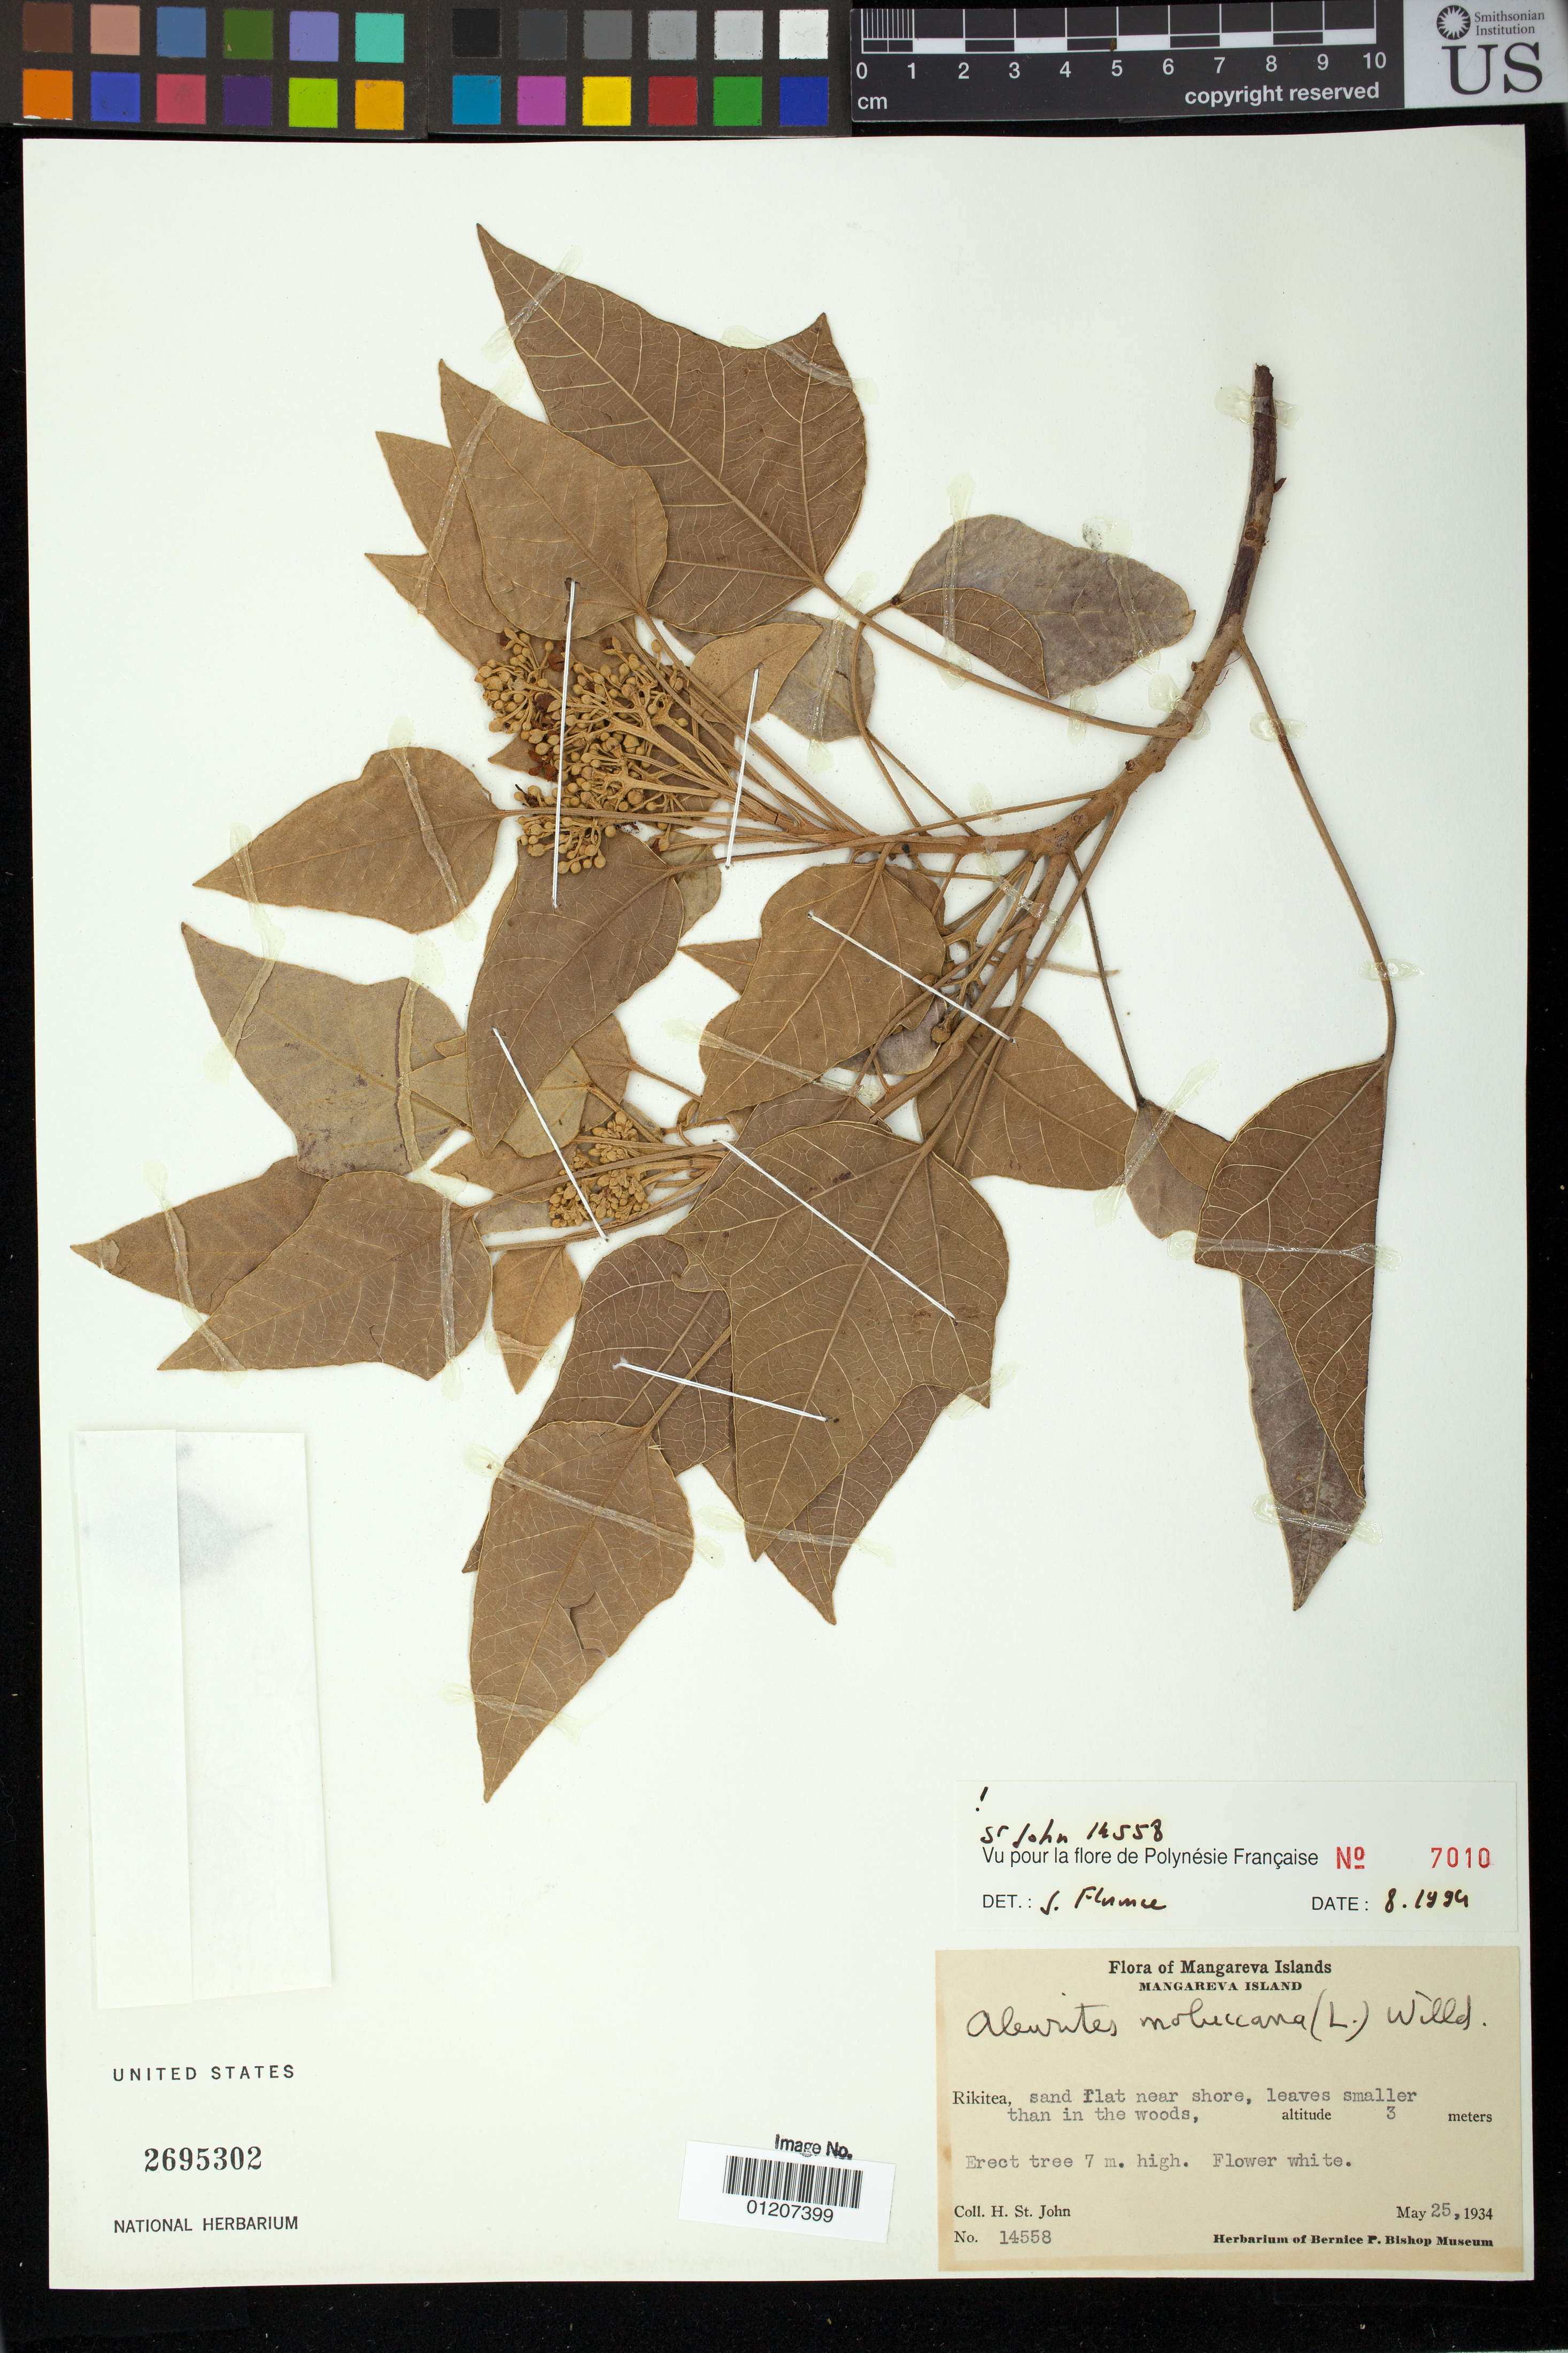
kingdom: Plantae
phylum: Tracheophyta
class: Magnoliopsida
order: Malpighiales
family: Euphorbiaceae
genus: Aleurites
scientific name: Aleurites moluccanus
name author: (L.) Willd.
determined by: Florence, J.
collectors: H. St. John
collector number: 14558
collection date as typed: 25 May 1934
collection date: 1934-05-25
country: French Polynesia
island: Mangareva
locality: Rikitea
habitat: Sand flat near shore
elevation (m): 3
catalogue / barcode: US 2695302